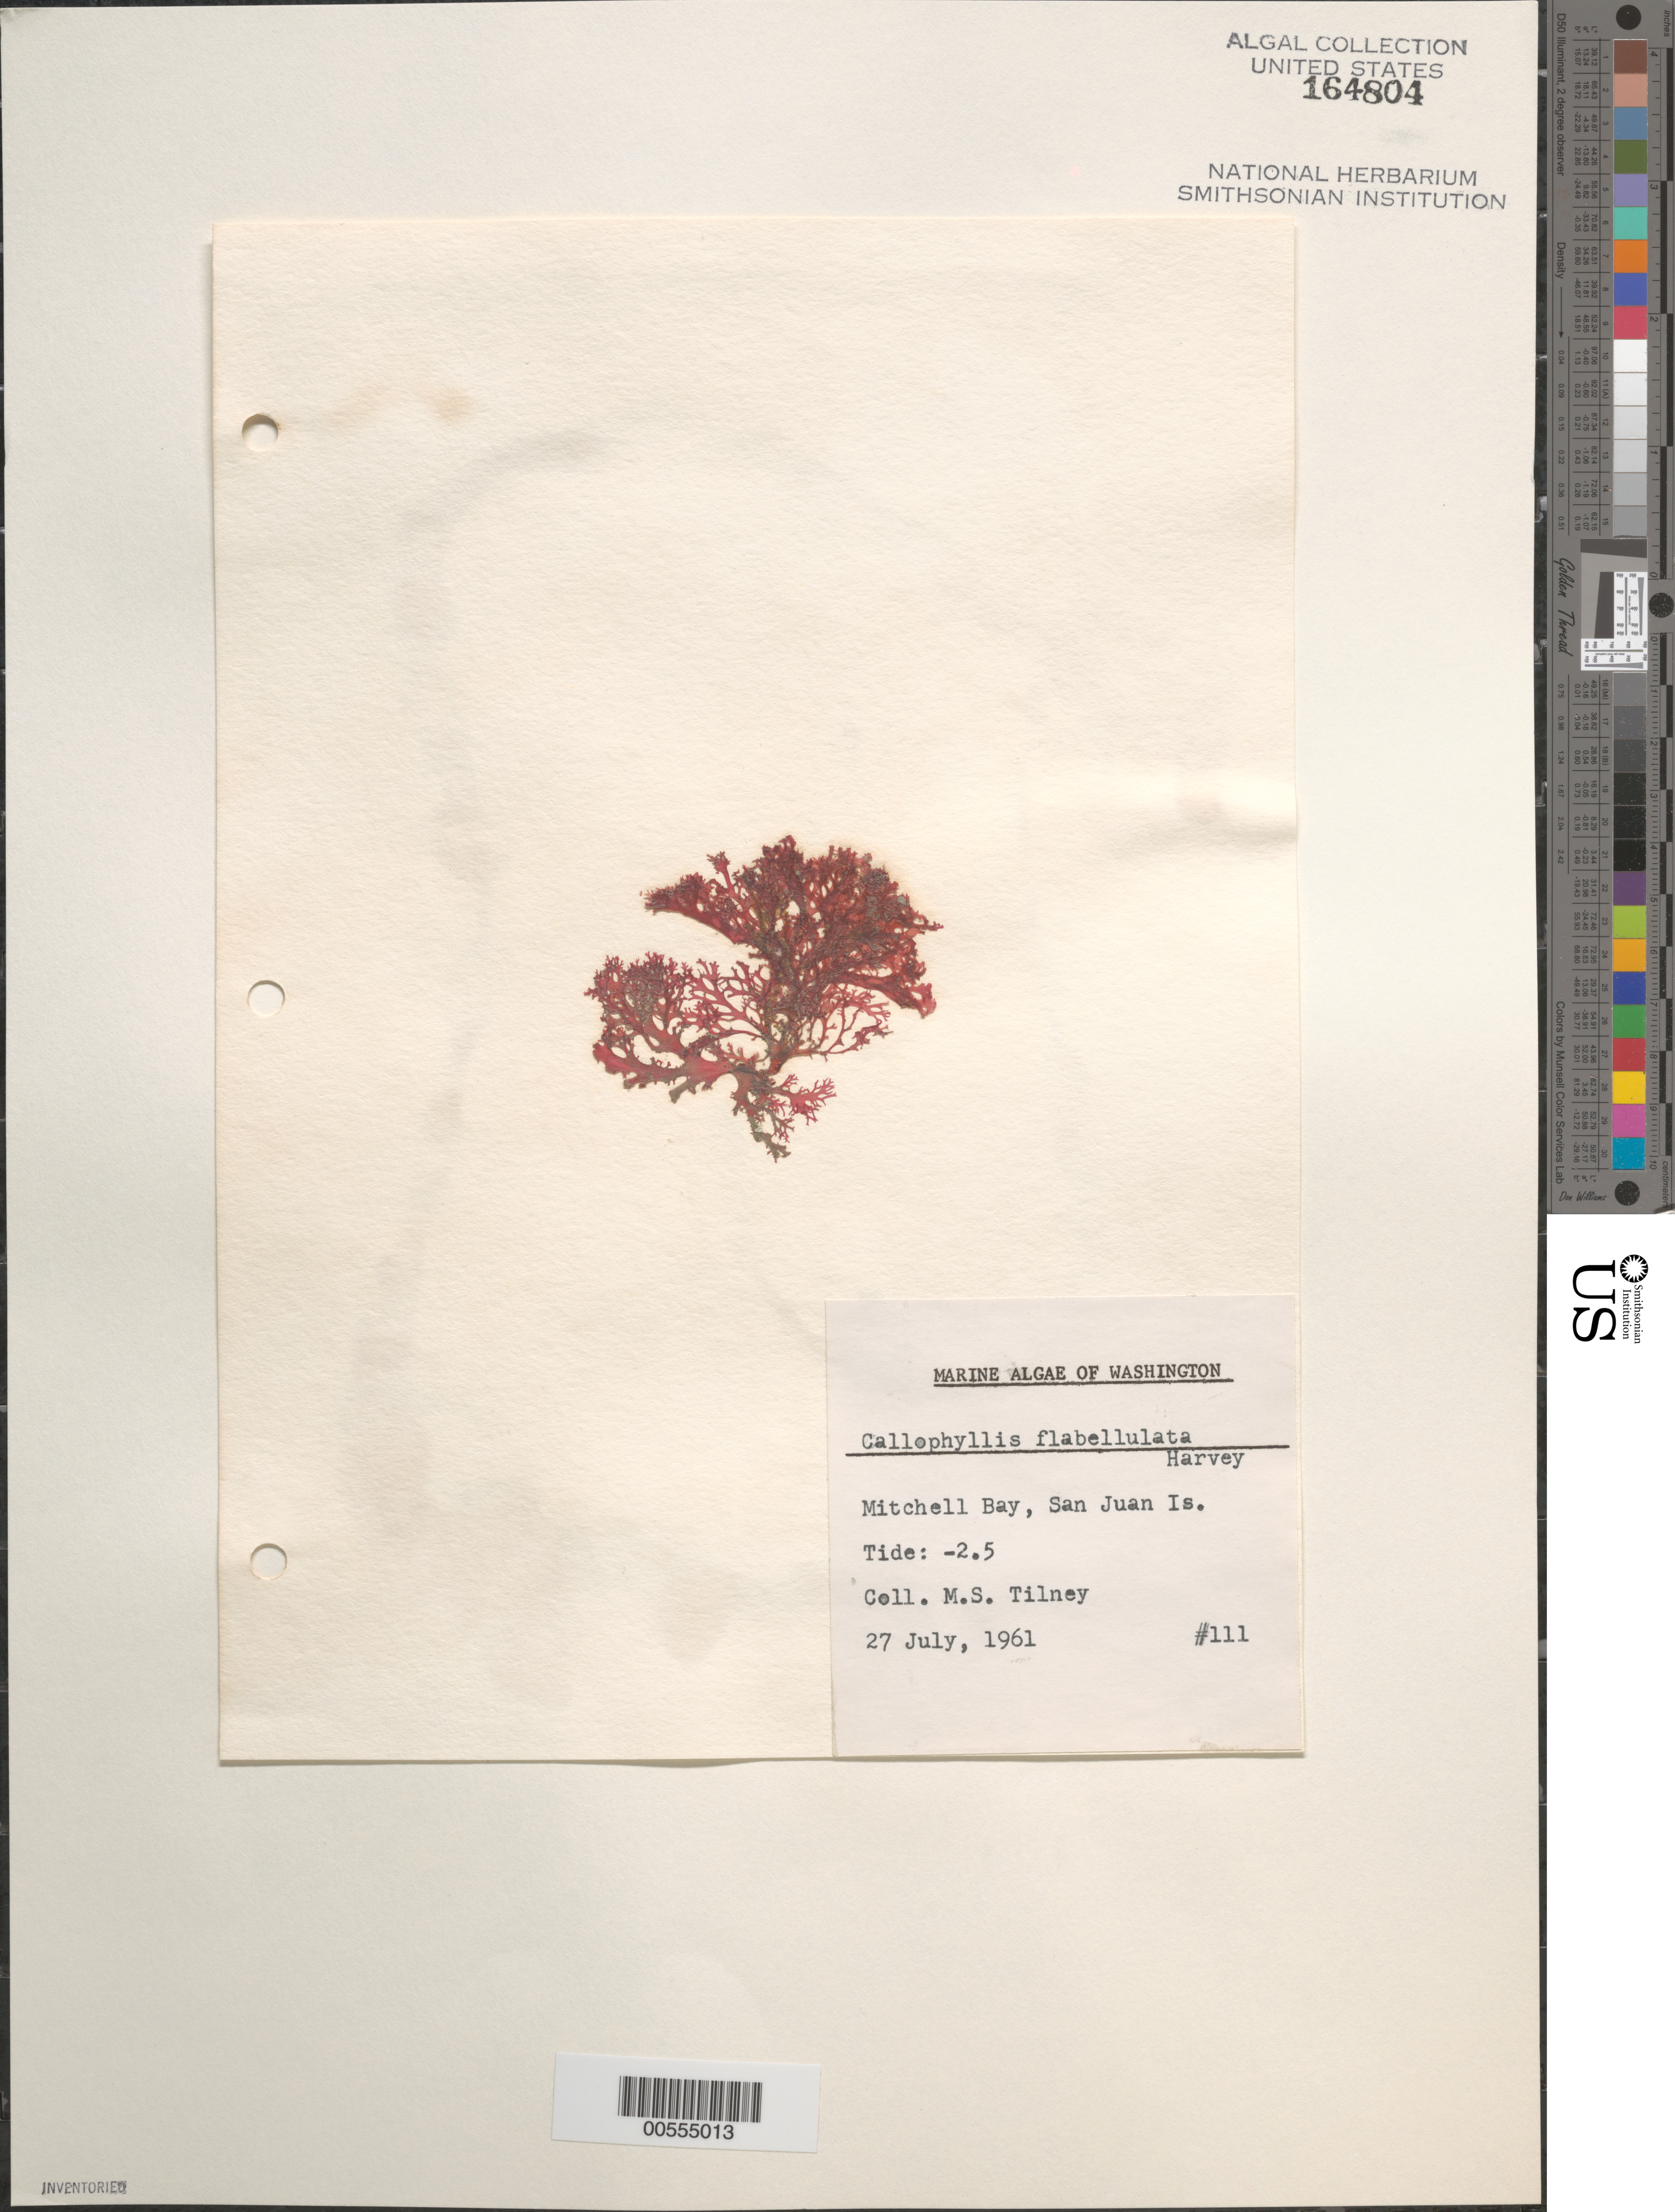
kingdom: Plantae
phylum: Rhodophyta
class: Florideophyceae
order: Gigartinales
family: Kallymeniaceae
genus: Callophyllis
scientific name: Callophyllis flabellulata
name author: Harv.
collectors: M. Tilney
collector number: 111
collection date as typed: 27 Jul 1961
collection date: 1961-07-27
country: United States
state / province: Washington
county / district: San Juan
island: San Juan Island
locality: Mitchell Bay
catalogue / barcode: US 164804